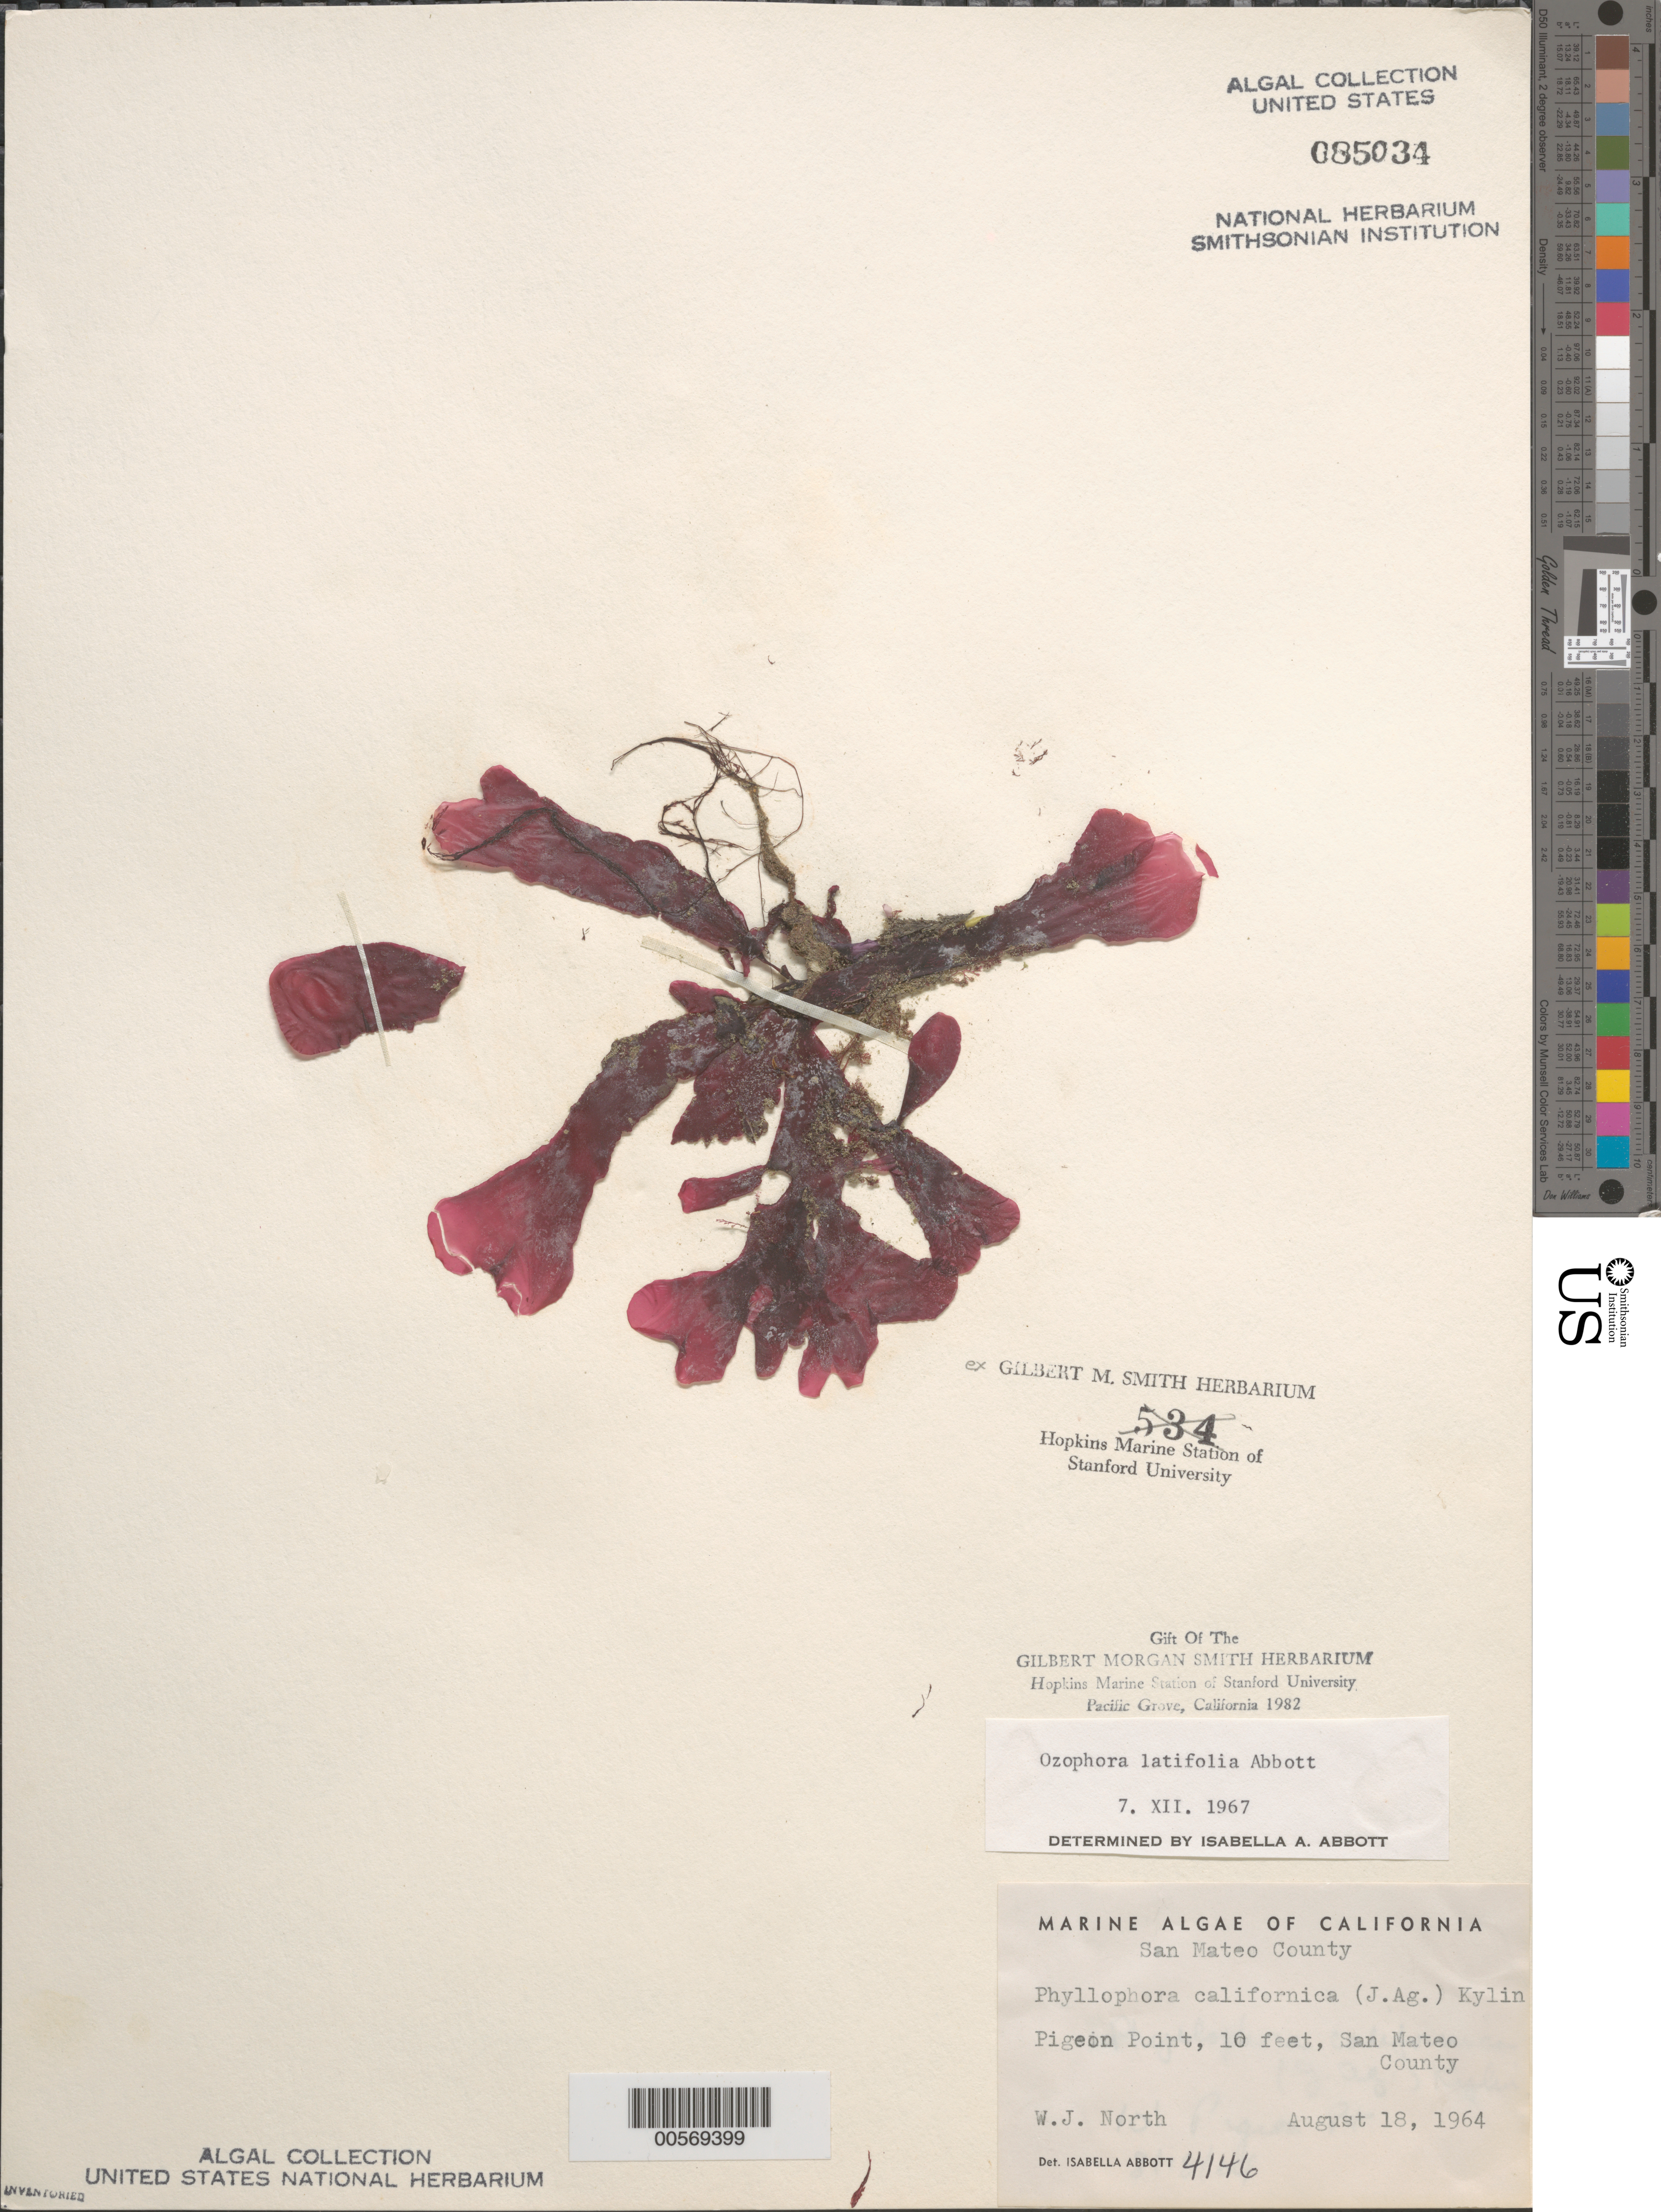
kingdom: Plantae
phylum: Rhodophyta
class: Florideophyceae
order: Gigartinales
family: Phyllophoraceae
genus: Ozophora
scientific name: Ozophora latifolia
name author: I.A. Abbott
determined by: Abbott, Isabella A.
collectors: W. North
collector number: IAA 4146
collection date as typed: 18 Aug 1964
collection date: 1964-08-18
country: United States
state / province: California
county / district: San Mateo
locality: Pigeon Point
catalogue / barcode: US 85034